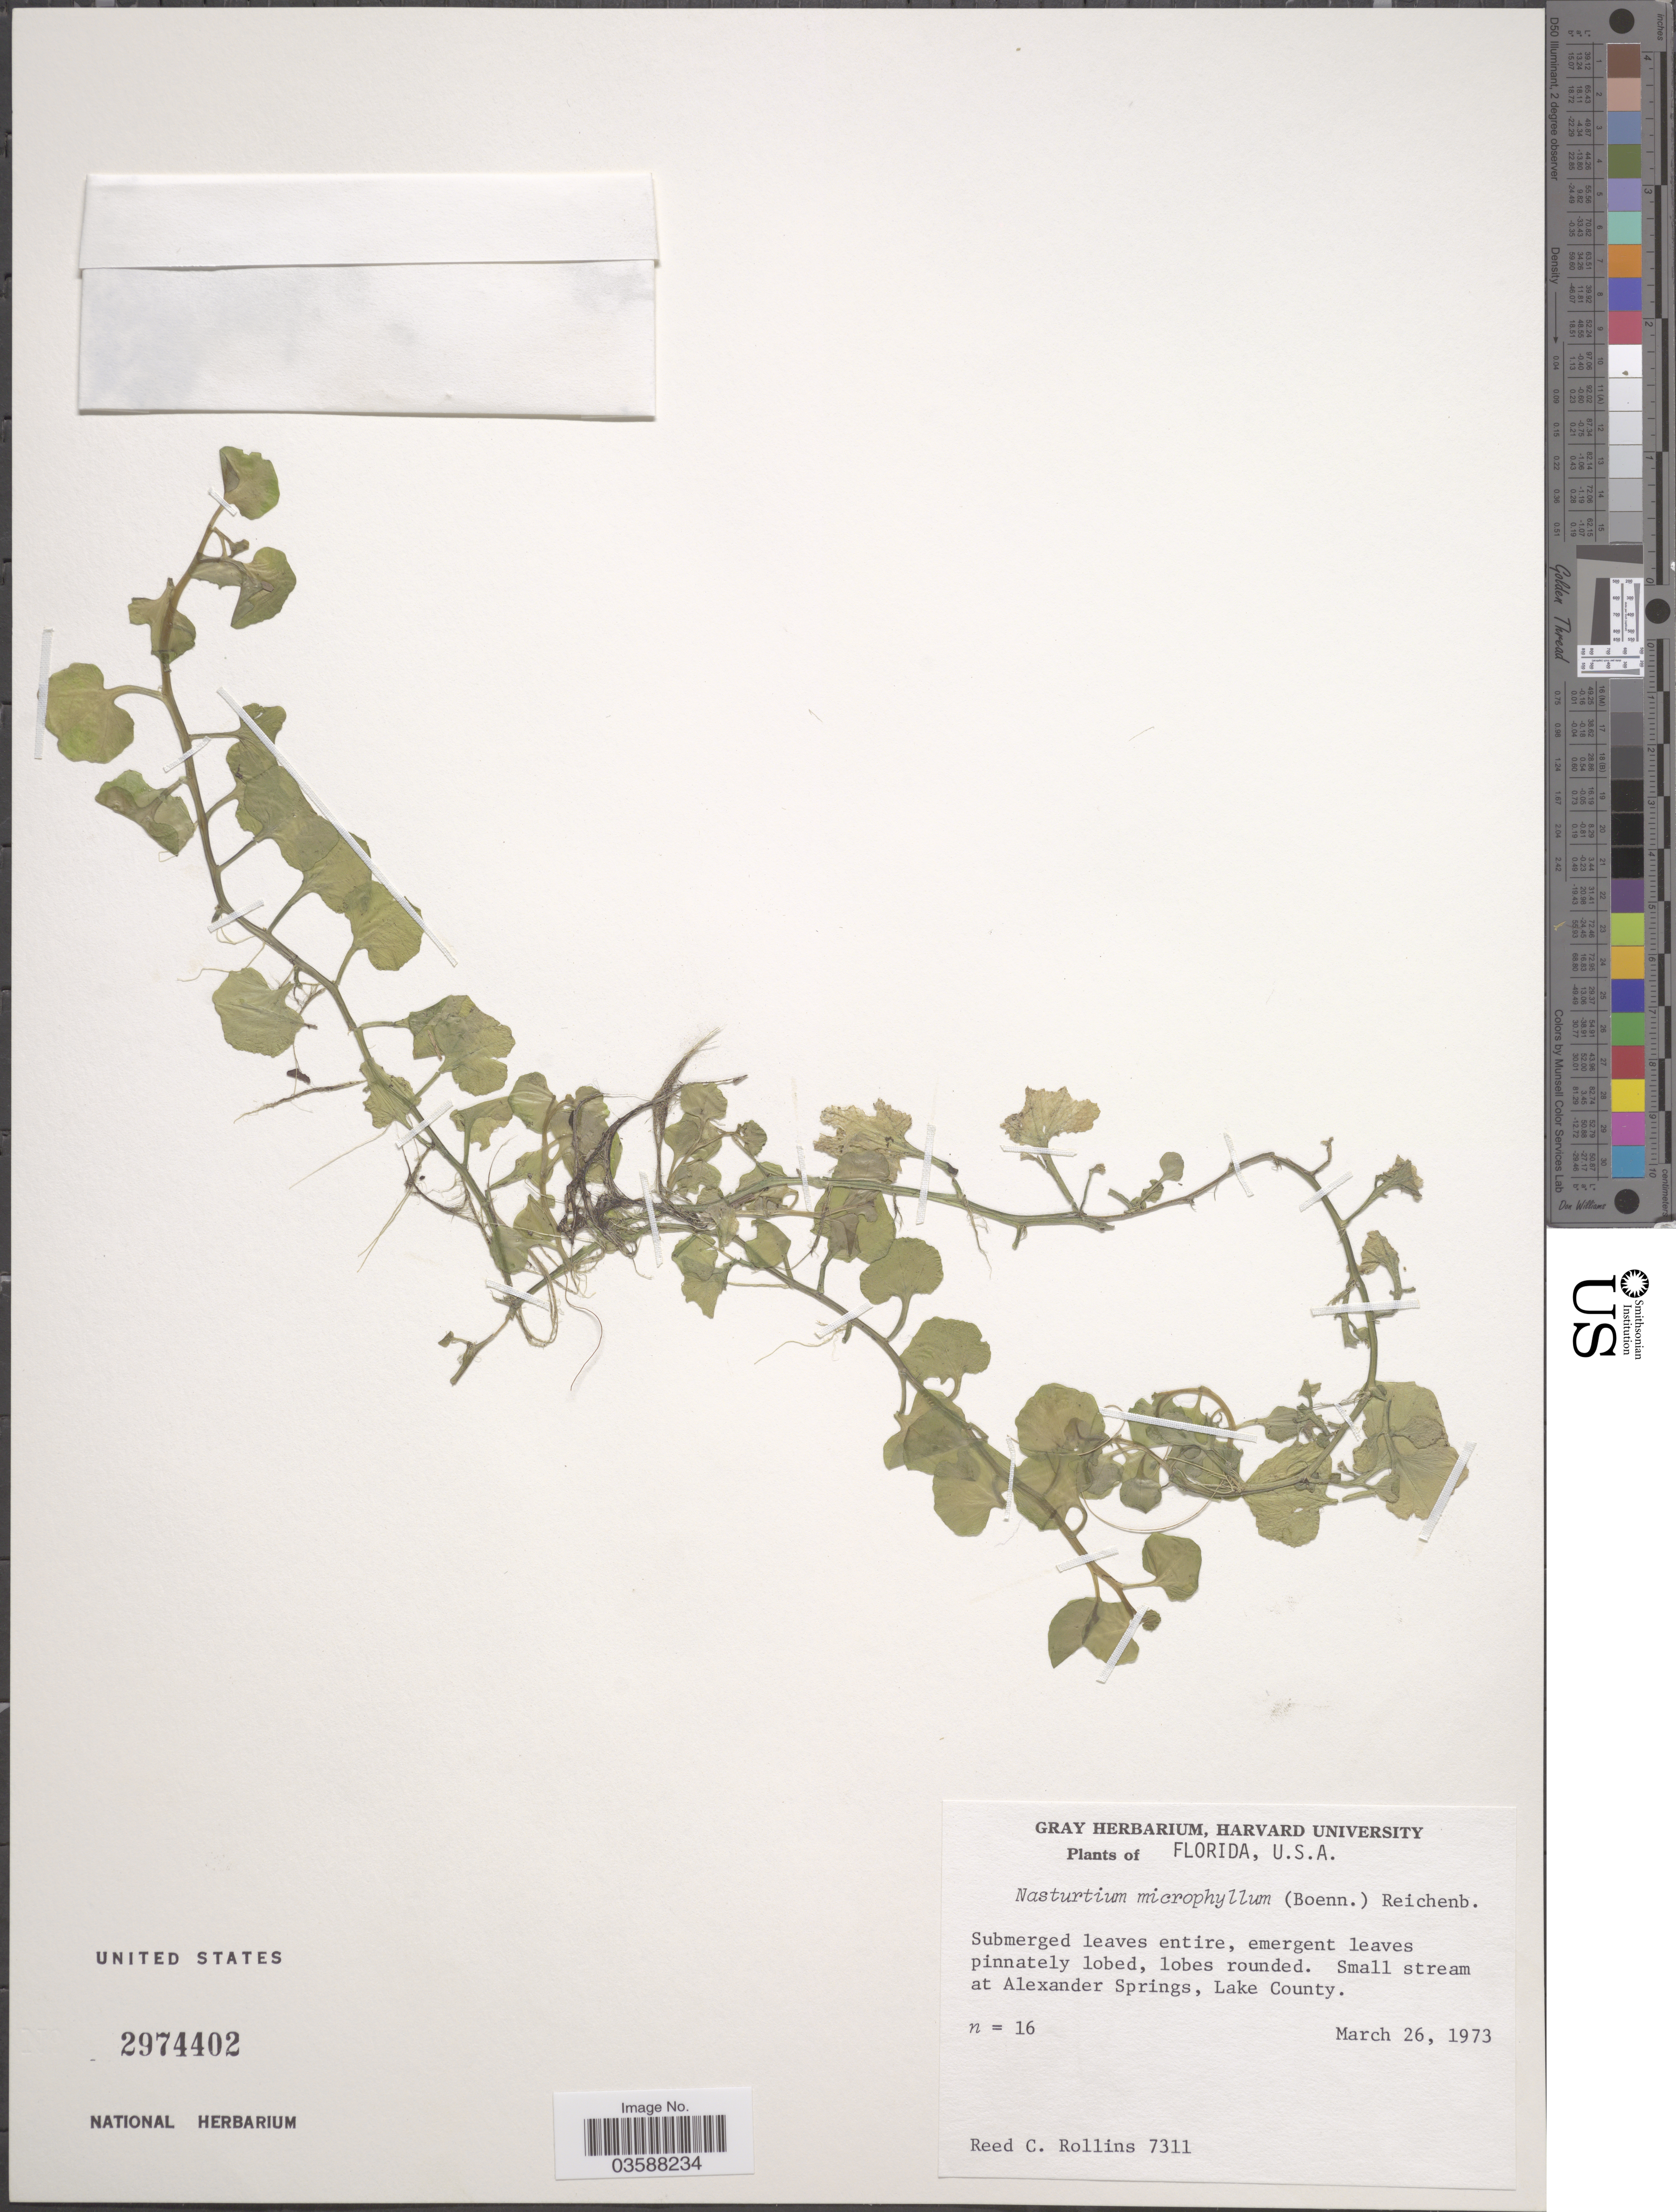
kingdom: Plantae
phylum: Tracheophyta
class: Magnoliopsida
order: Brassicales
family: Brassicaceae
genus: Nasturtium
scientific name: Nasturtium floridanum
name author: (Al-Shehbaz & Rollins) Al-Shehbaz & R.A. Price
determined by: Strong, Mark T., (BOT), Smithsonian Institution - National Museum of Natural History (UNITED STATES)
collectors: R. C. Rollins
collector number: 7311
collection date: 1973-03-26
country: United States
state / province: Florida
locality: Small stream at Alexander Springs, Lake County.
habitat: small stream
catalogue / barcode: US 2974402